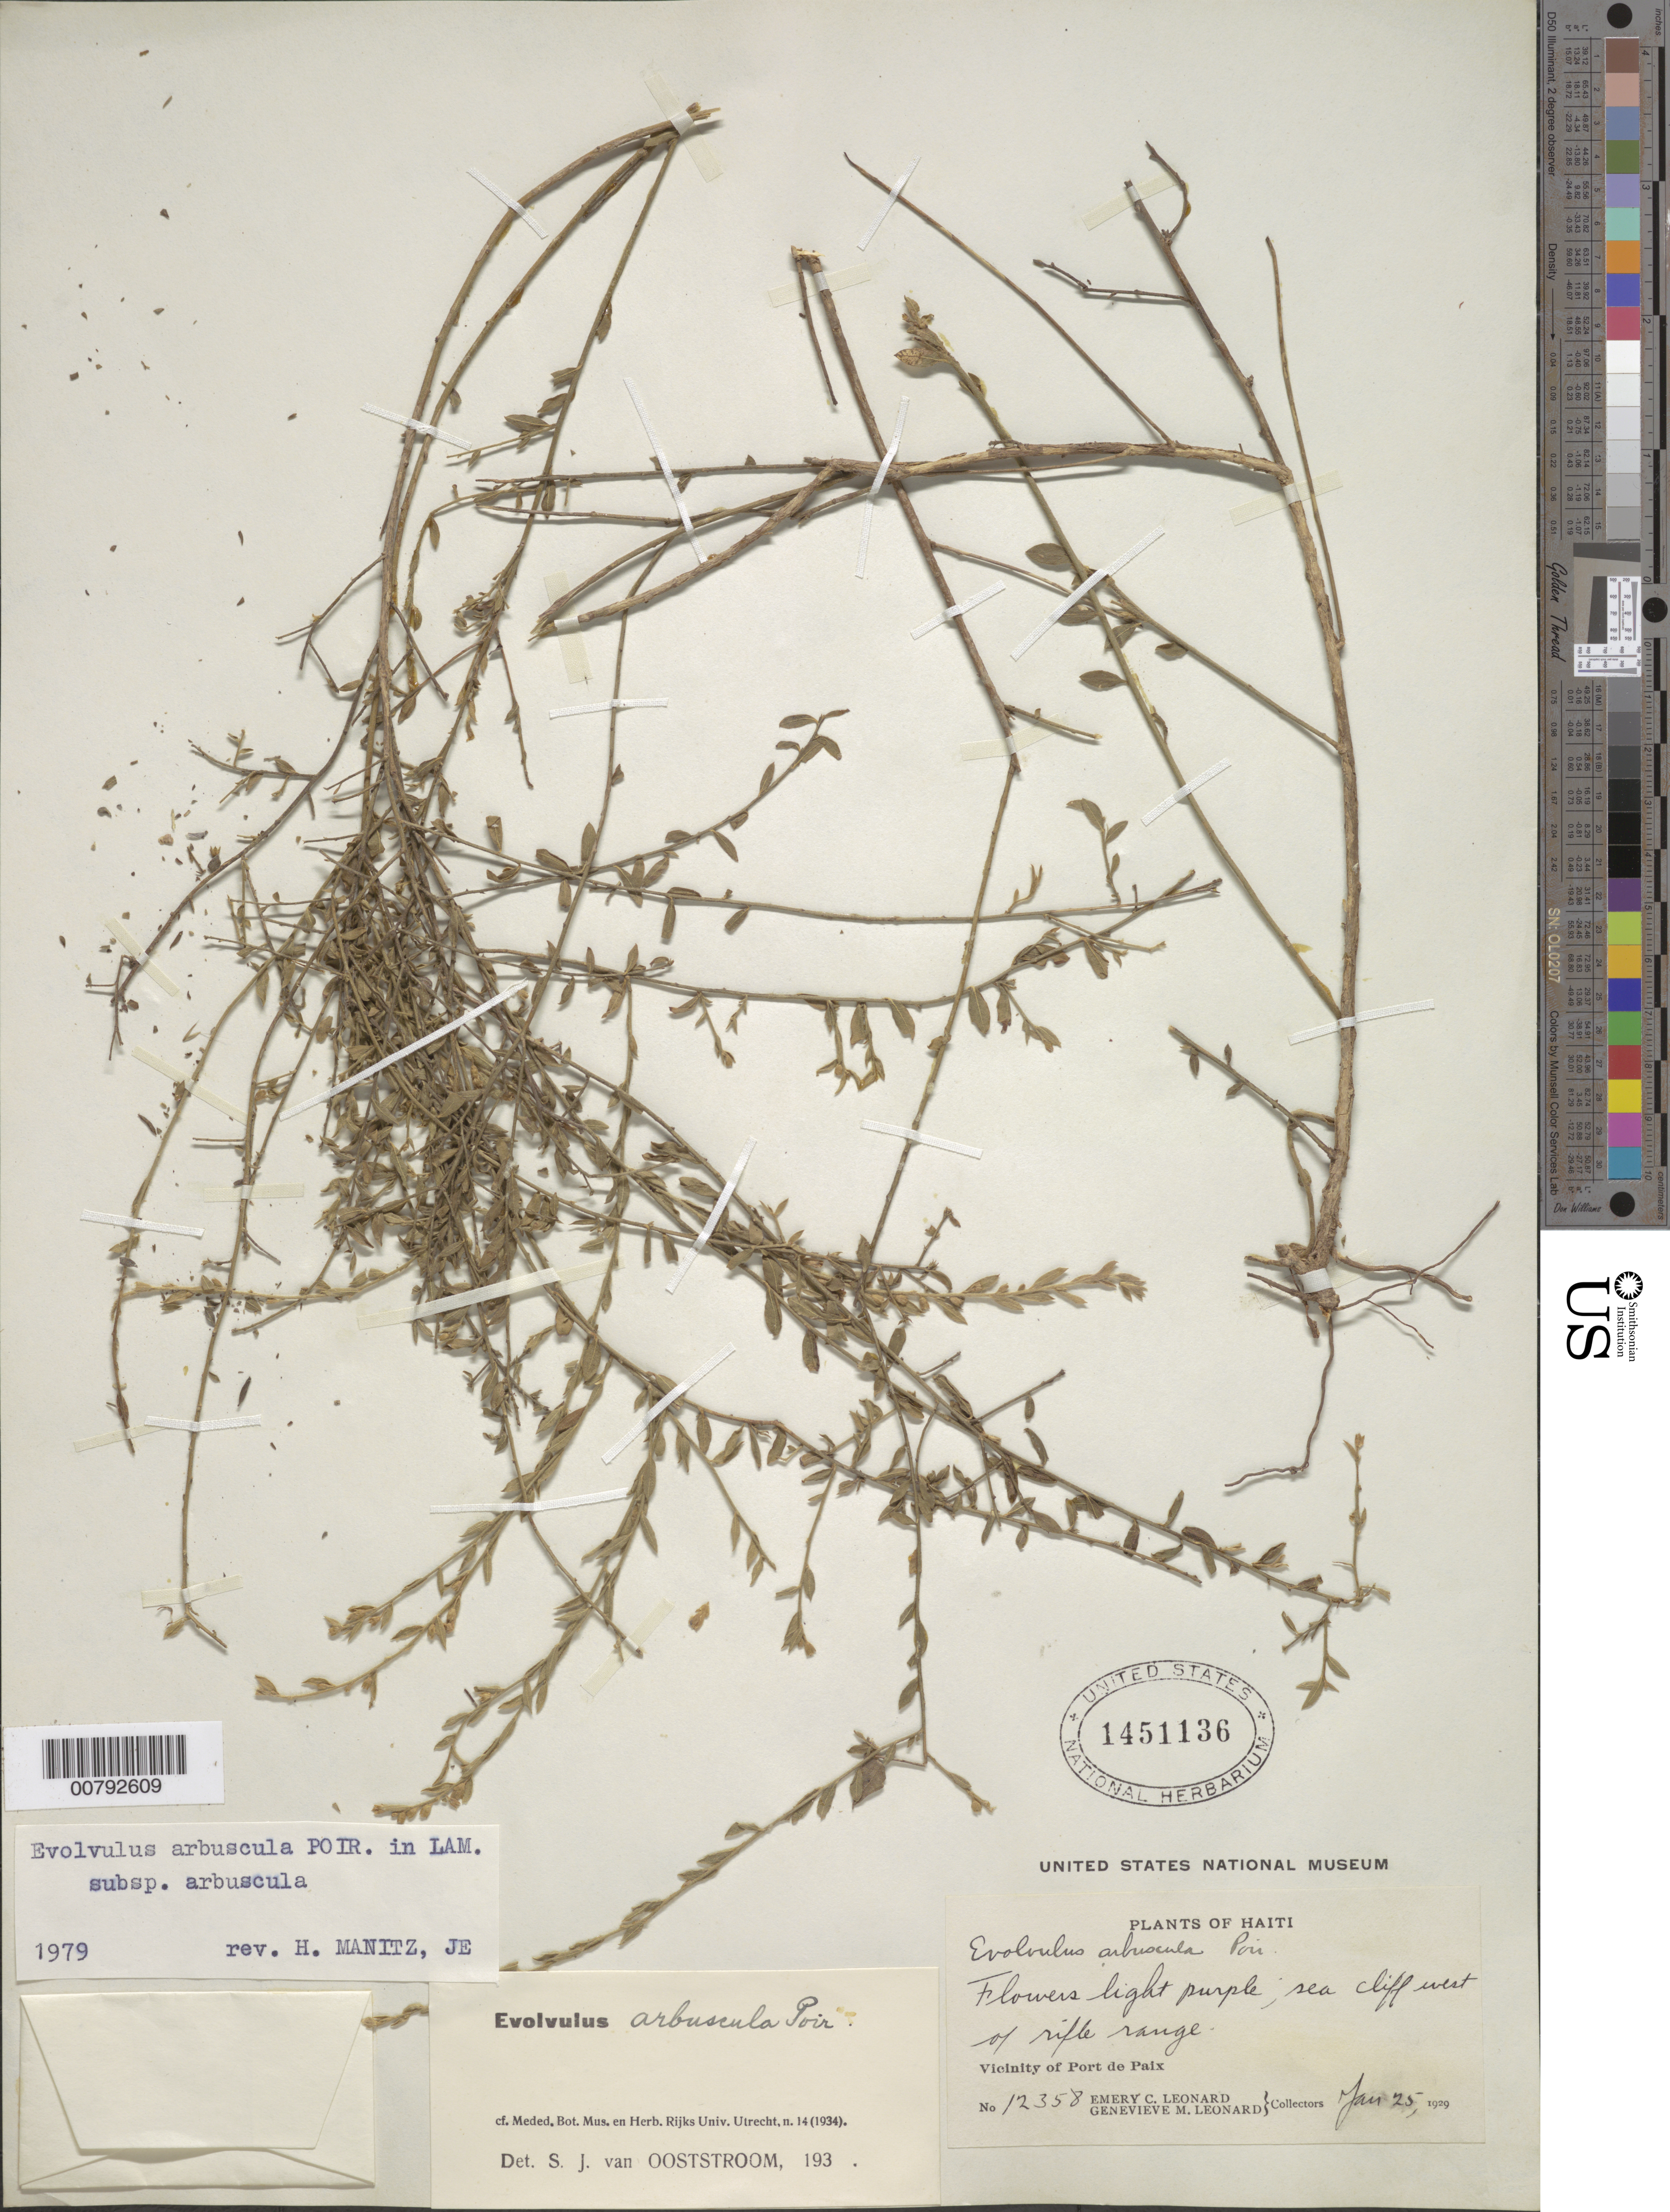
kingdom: Plantae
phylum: Tracheophyta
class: Magnoliopsida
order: Solanales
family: Convolvulaceae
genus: Evolvulus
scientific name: Evolvulus arbuscula subsp. arbuscula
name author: Poir.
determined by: Manitz, H.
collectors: E. C. Leonard & G. M. Leonard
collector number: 12358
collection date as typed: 25 Jan 1929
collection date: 1929-01-25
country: Haiti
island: Hispaniola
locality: Vicinity of Port de Paix.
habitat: Sea cliff west of rifle range.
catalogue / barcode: US 1451136